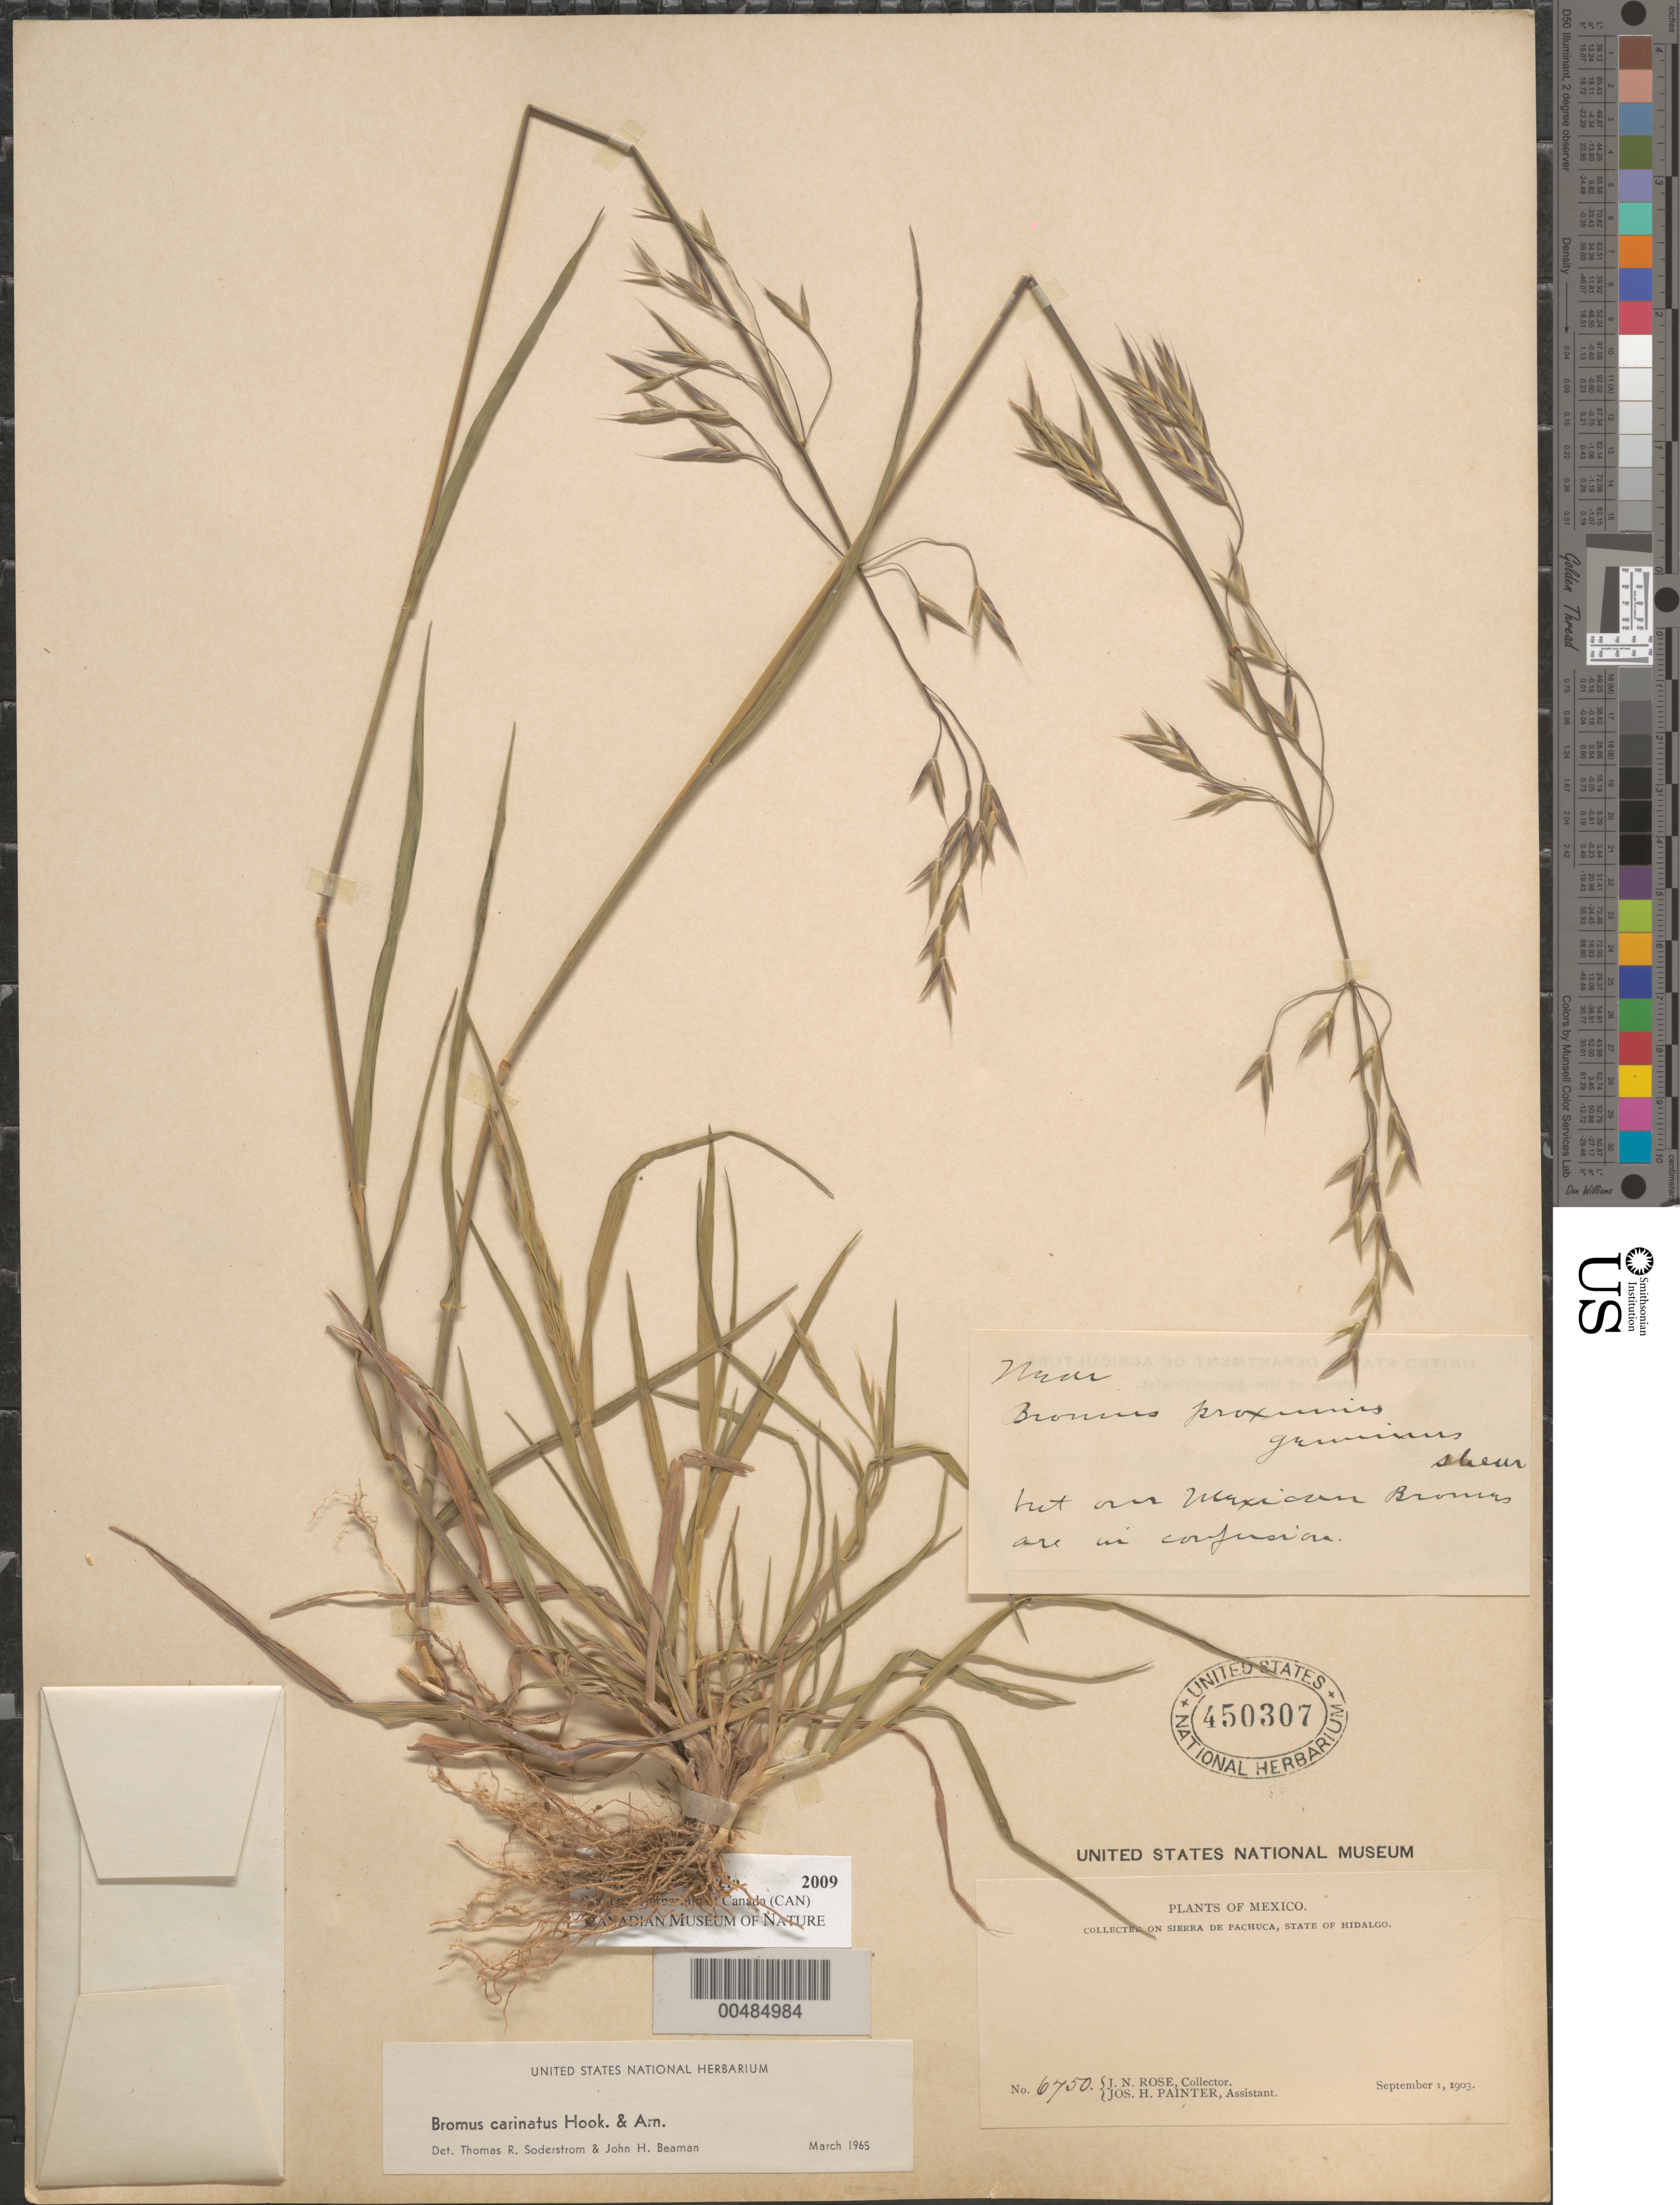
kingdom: Plantae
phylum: Tracheophyta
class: Liliopsida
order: Poales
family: Poaceae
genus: Bromus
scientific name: Bromus carinatus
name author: Hook. & Arn.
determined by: Soderstrom, T. R.; Beaman, J. H.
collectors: J. N. Rose & J. H. Painter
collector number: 6750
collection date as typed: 1 Sep 1903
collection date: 1903-09-01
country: Mexico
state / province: Hidalgo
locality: Sierra de Pachuca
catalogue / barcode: US 450307